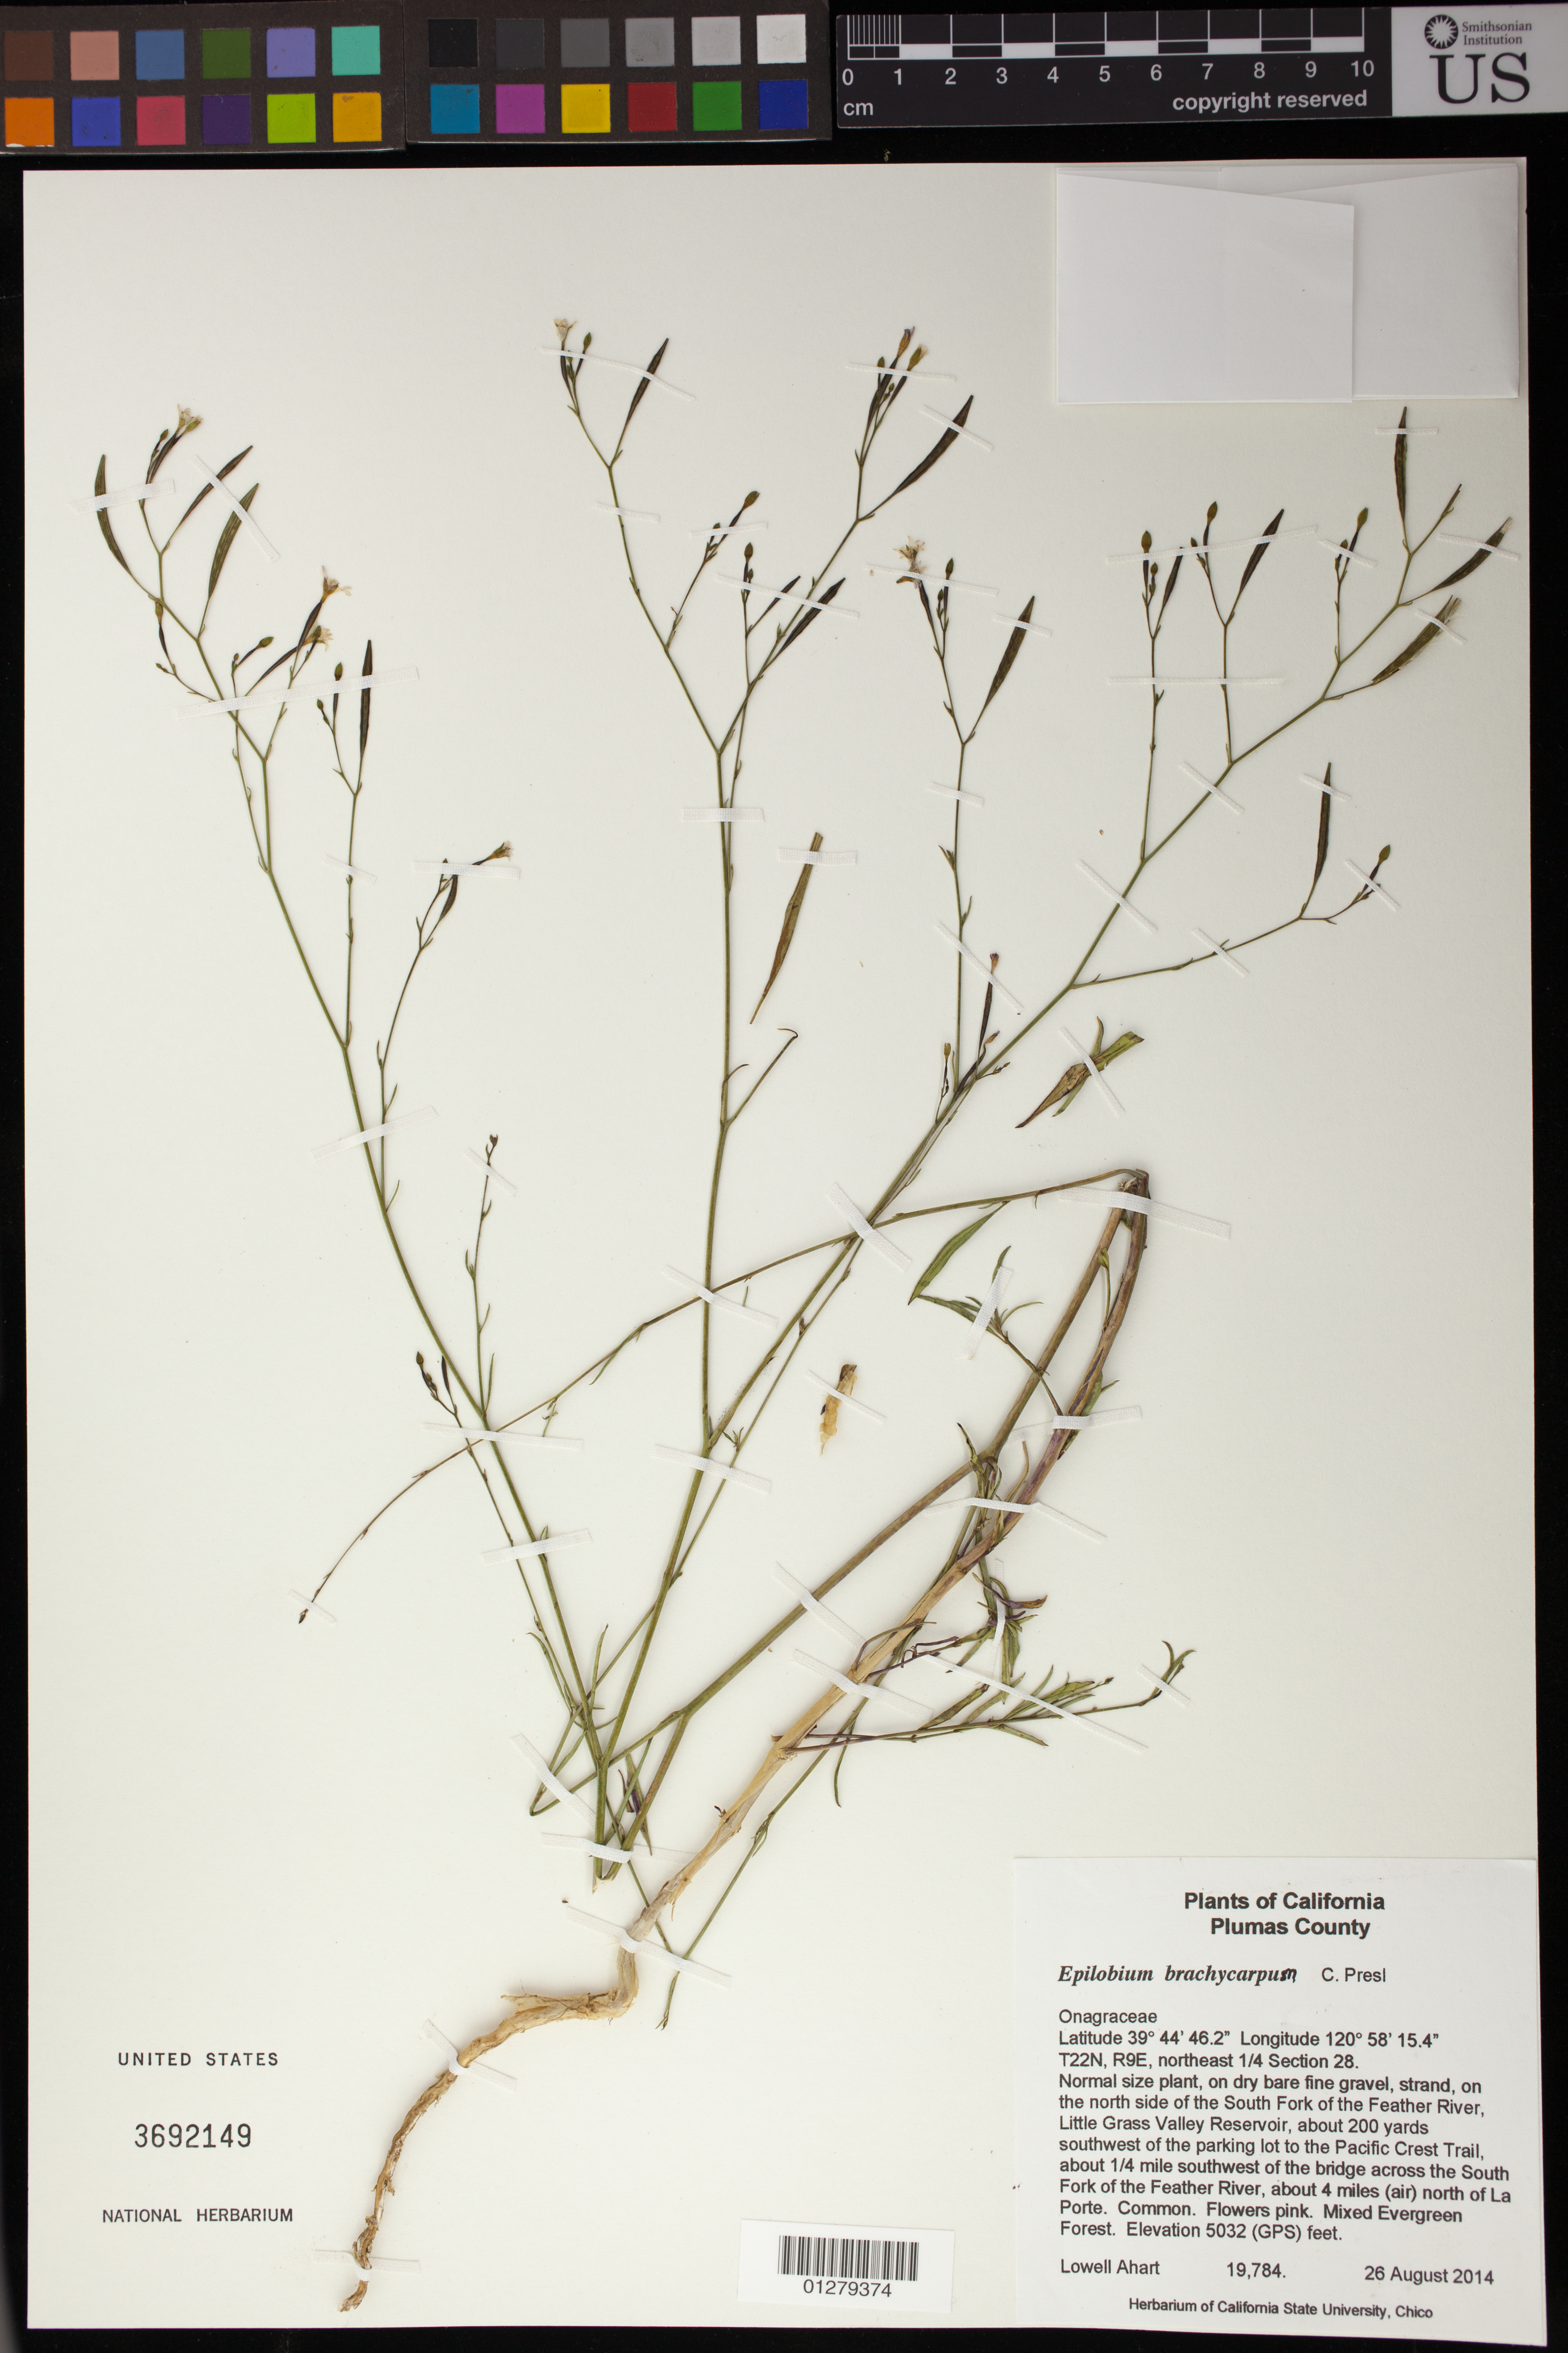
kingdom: Plantae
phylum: Tracheophyta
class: Magnoliopsida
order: Myrtales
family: Onagraceae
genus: Epilobium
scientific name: Epilobium brachycarpum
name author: C. Presl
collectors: L. Ahart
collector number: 19784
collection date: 2014-08-26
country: United States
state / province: California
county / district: Plumas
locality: On both sides of the south Fork of the Feather River, Little Grass Valley Reservoir, about 200 yards southwest of the parking lot to the Pacific Crest Trail, about 1/4 mile southwest of the bridge across the south Fork of the Feather River, about 4 miles (air) north of LaPorte.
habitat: Mixed Evergreen Forest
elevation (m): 1534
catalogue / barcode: US 3692149